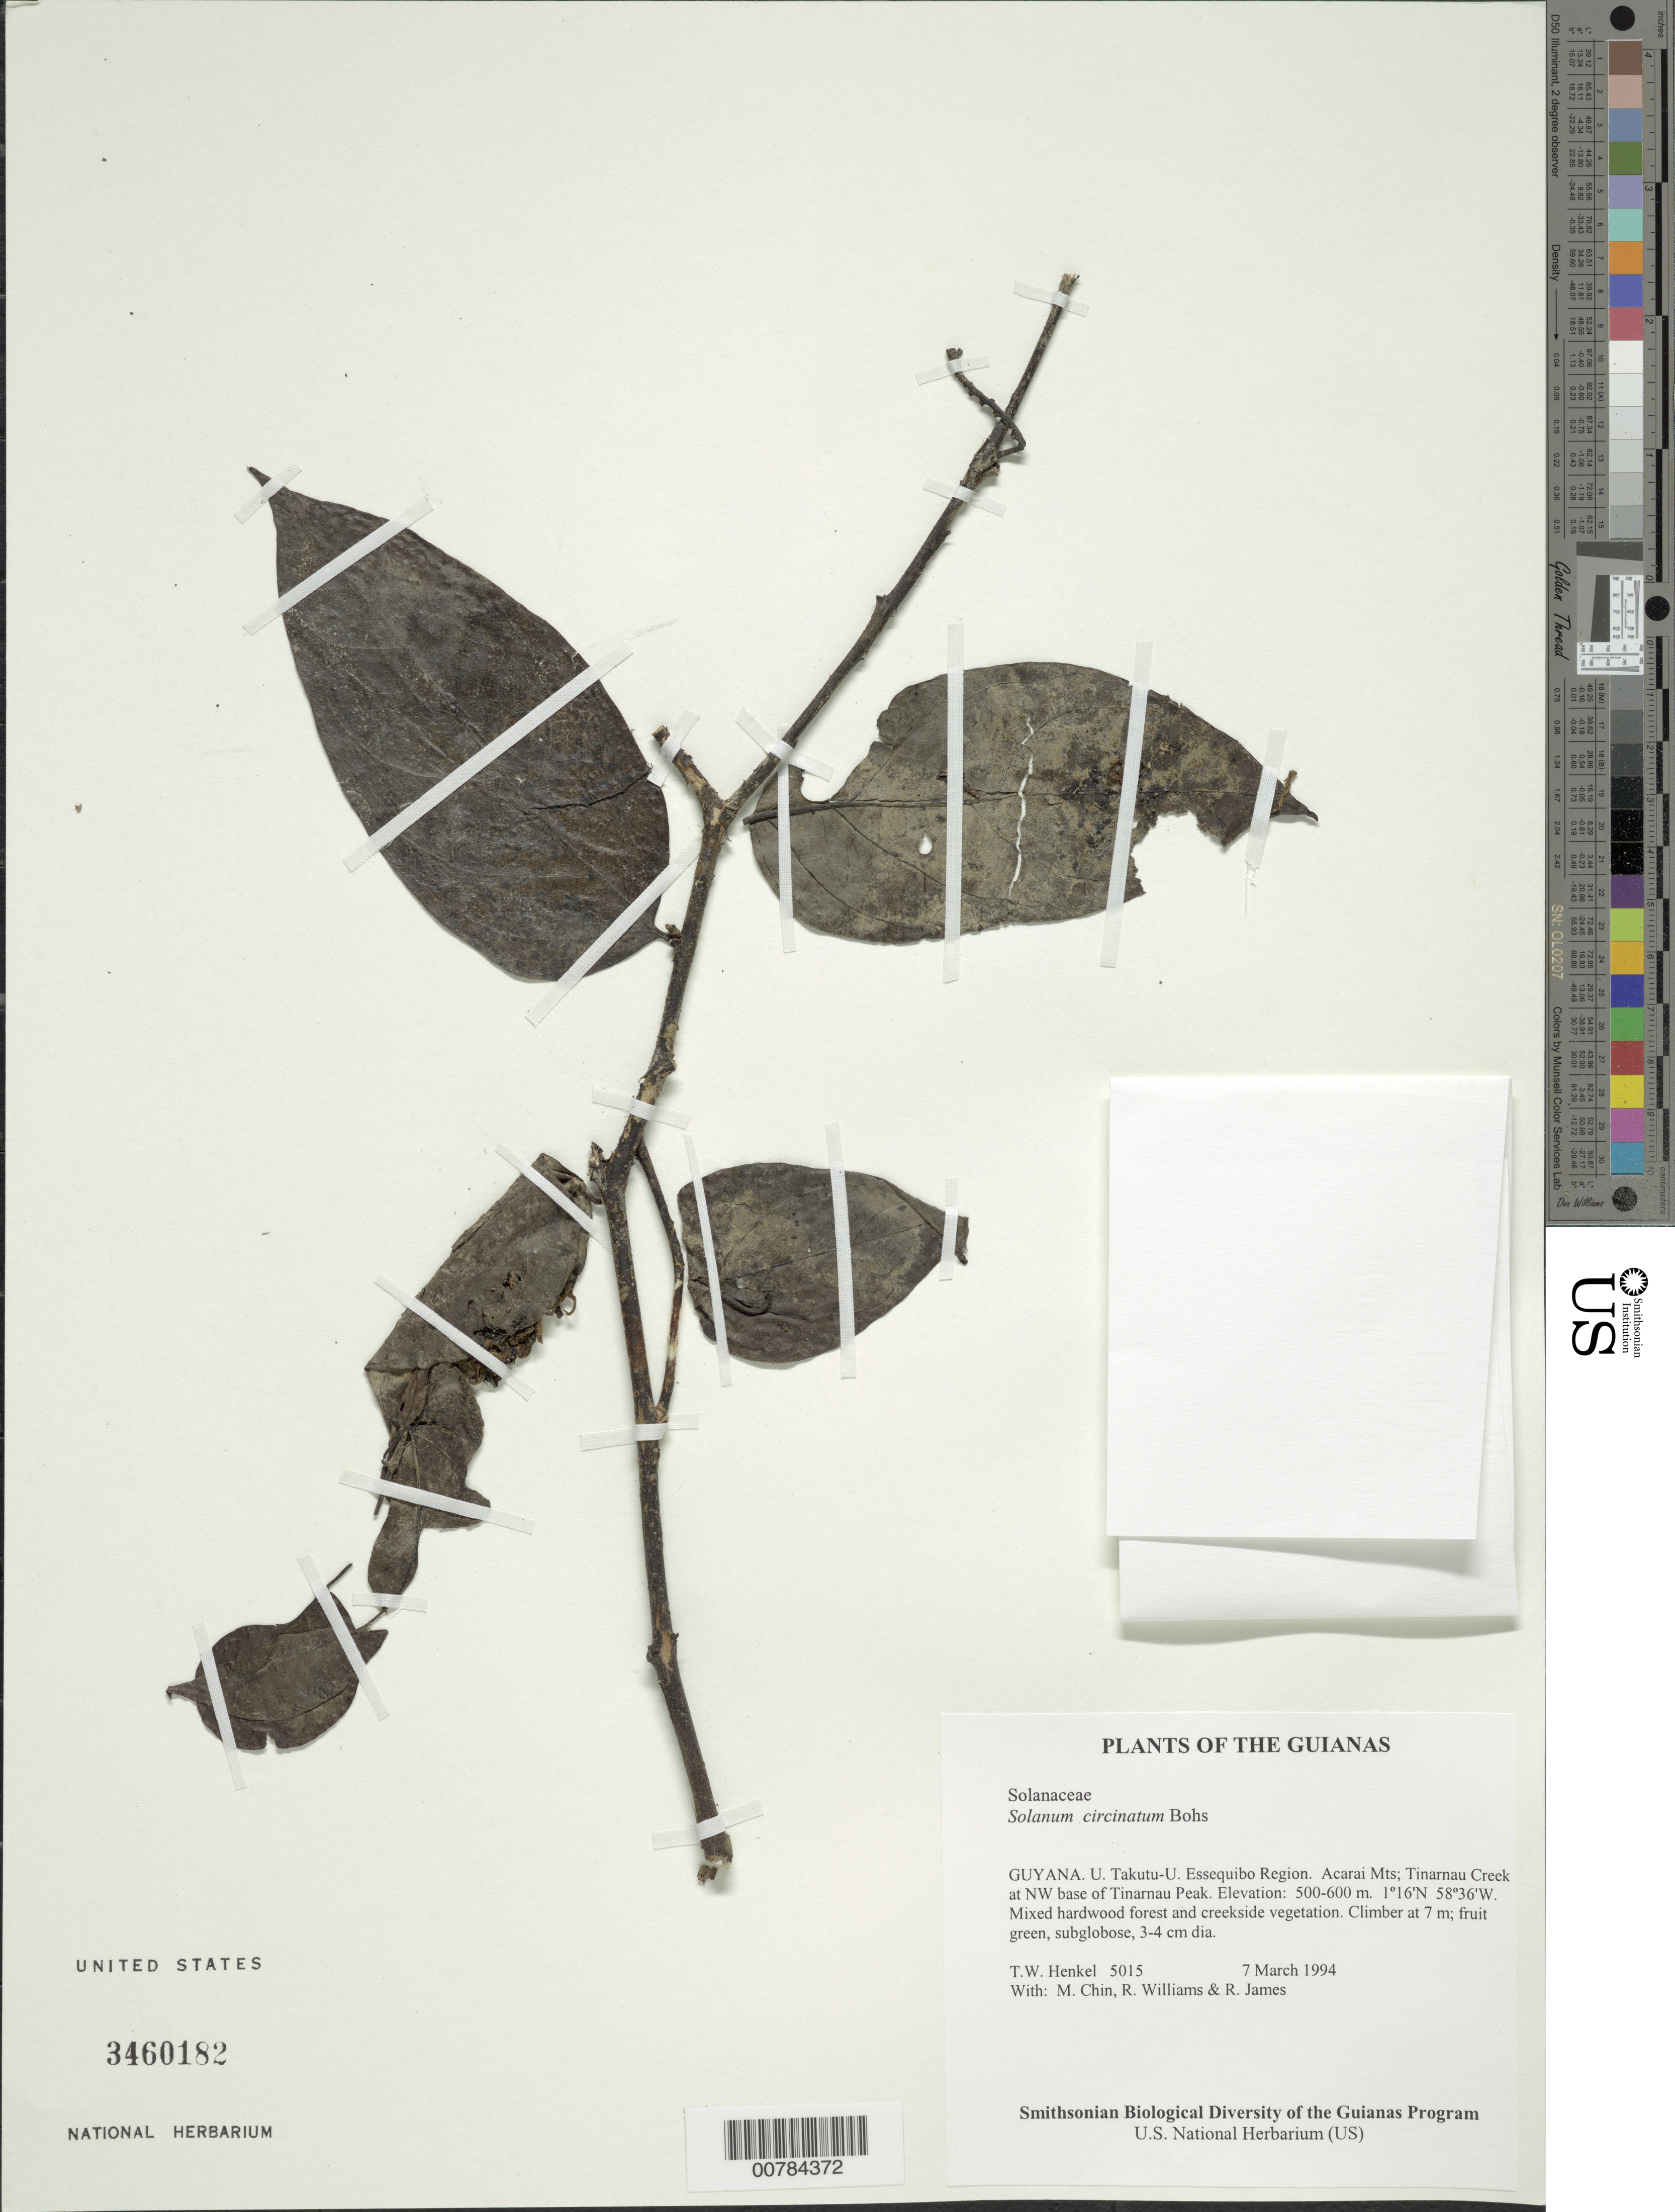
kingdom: Plantae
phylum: Tracheophyta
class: Magnoliopsida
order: Solanales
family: Solanaceae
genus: Solanum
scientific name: Solanum circinatum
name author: Bohs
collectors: T. Henkel, M. Chin, R. Williams & R. James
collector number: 5015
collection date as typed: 3 Mar 1994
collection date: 1994-03-03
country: Guyana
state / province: U. Takutu-U. Essequibo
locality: Acarai Mts; Tinarnau Creek at NW base of Tinarnau Peak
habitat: Mixed hardwood forest and creekside vegetation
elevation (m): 500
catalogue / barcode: US 3460182